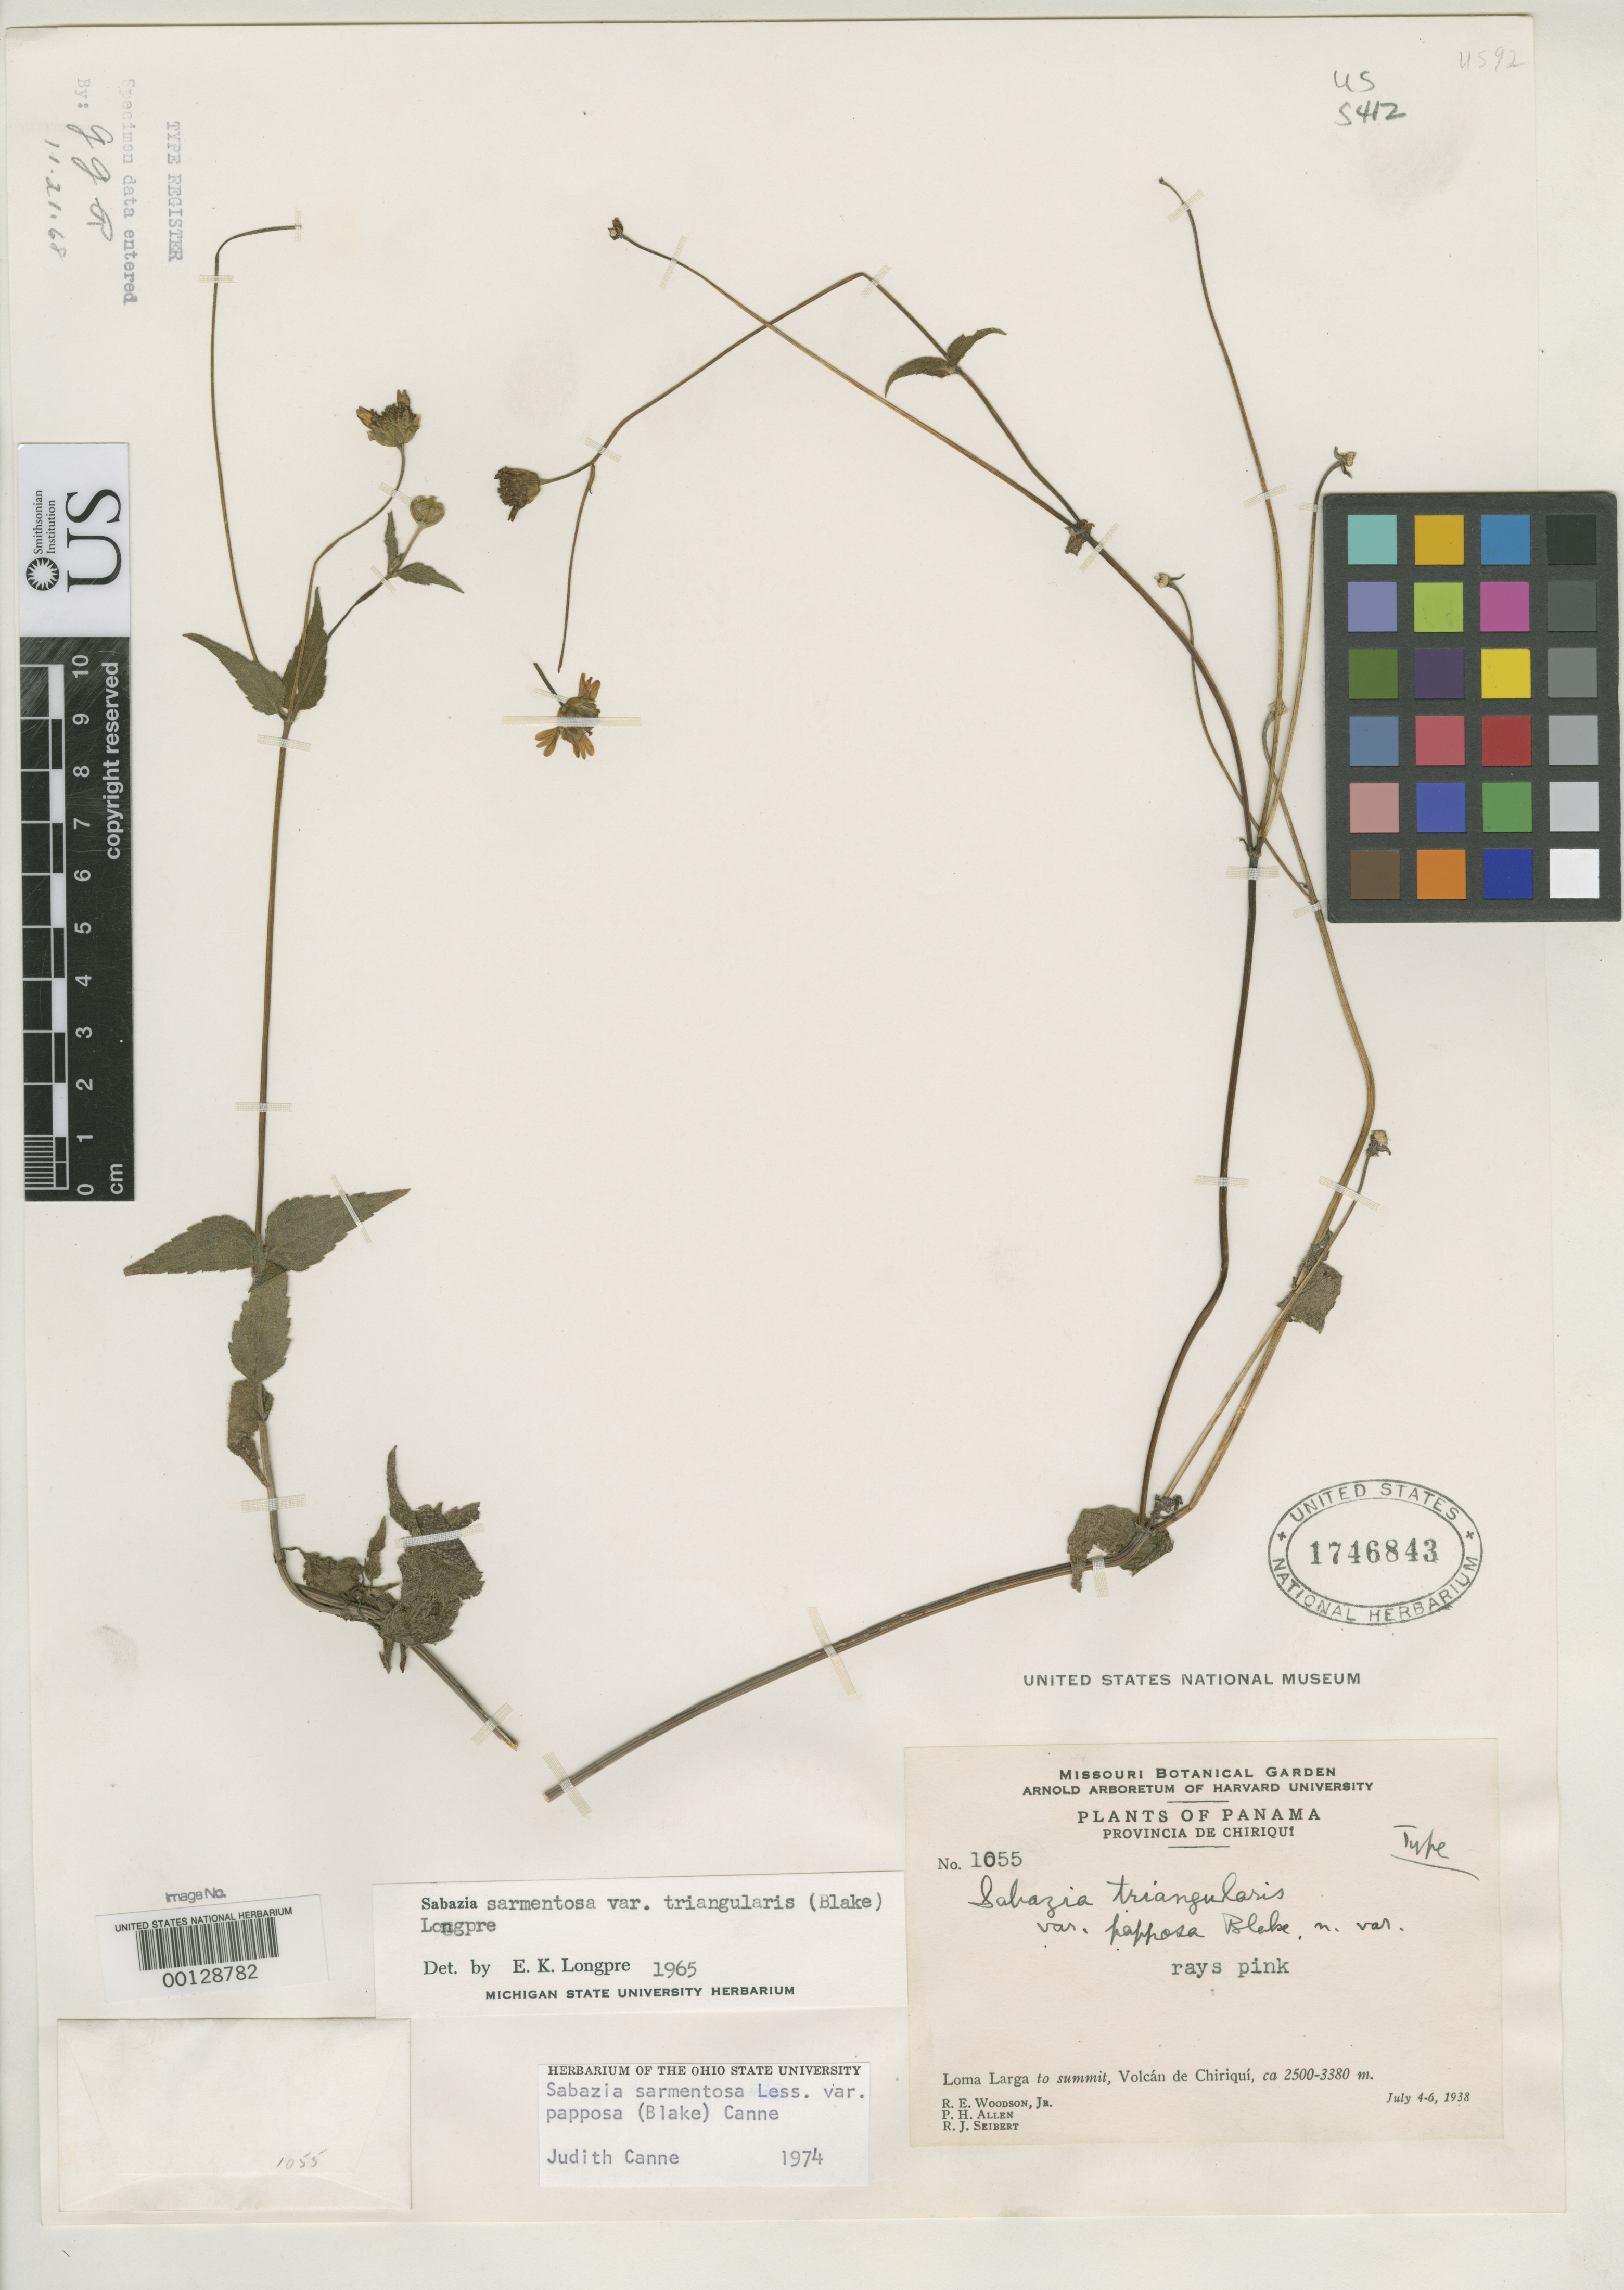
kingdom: Plantae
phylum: Tracheophyta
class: Magnoliopsida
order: Asterales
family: Asteraceae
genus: Sabazia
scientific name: Sabazia triangularis var. papposa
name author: S.F. Blake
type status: Holotype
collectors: R. E. Woodson, P. H. Allen & R. J. Seibert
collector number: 1055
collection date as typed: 04 Jul 1938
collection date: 1938-07-04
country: Panama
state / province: Chiriquí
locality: Loma Larga, Colcan de Chiriqui.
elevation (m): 2500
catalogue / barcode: US 1746843